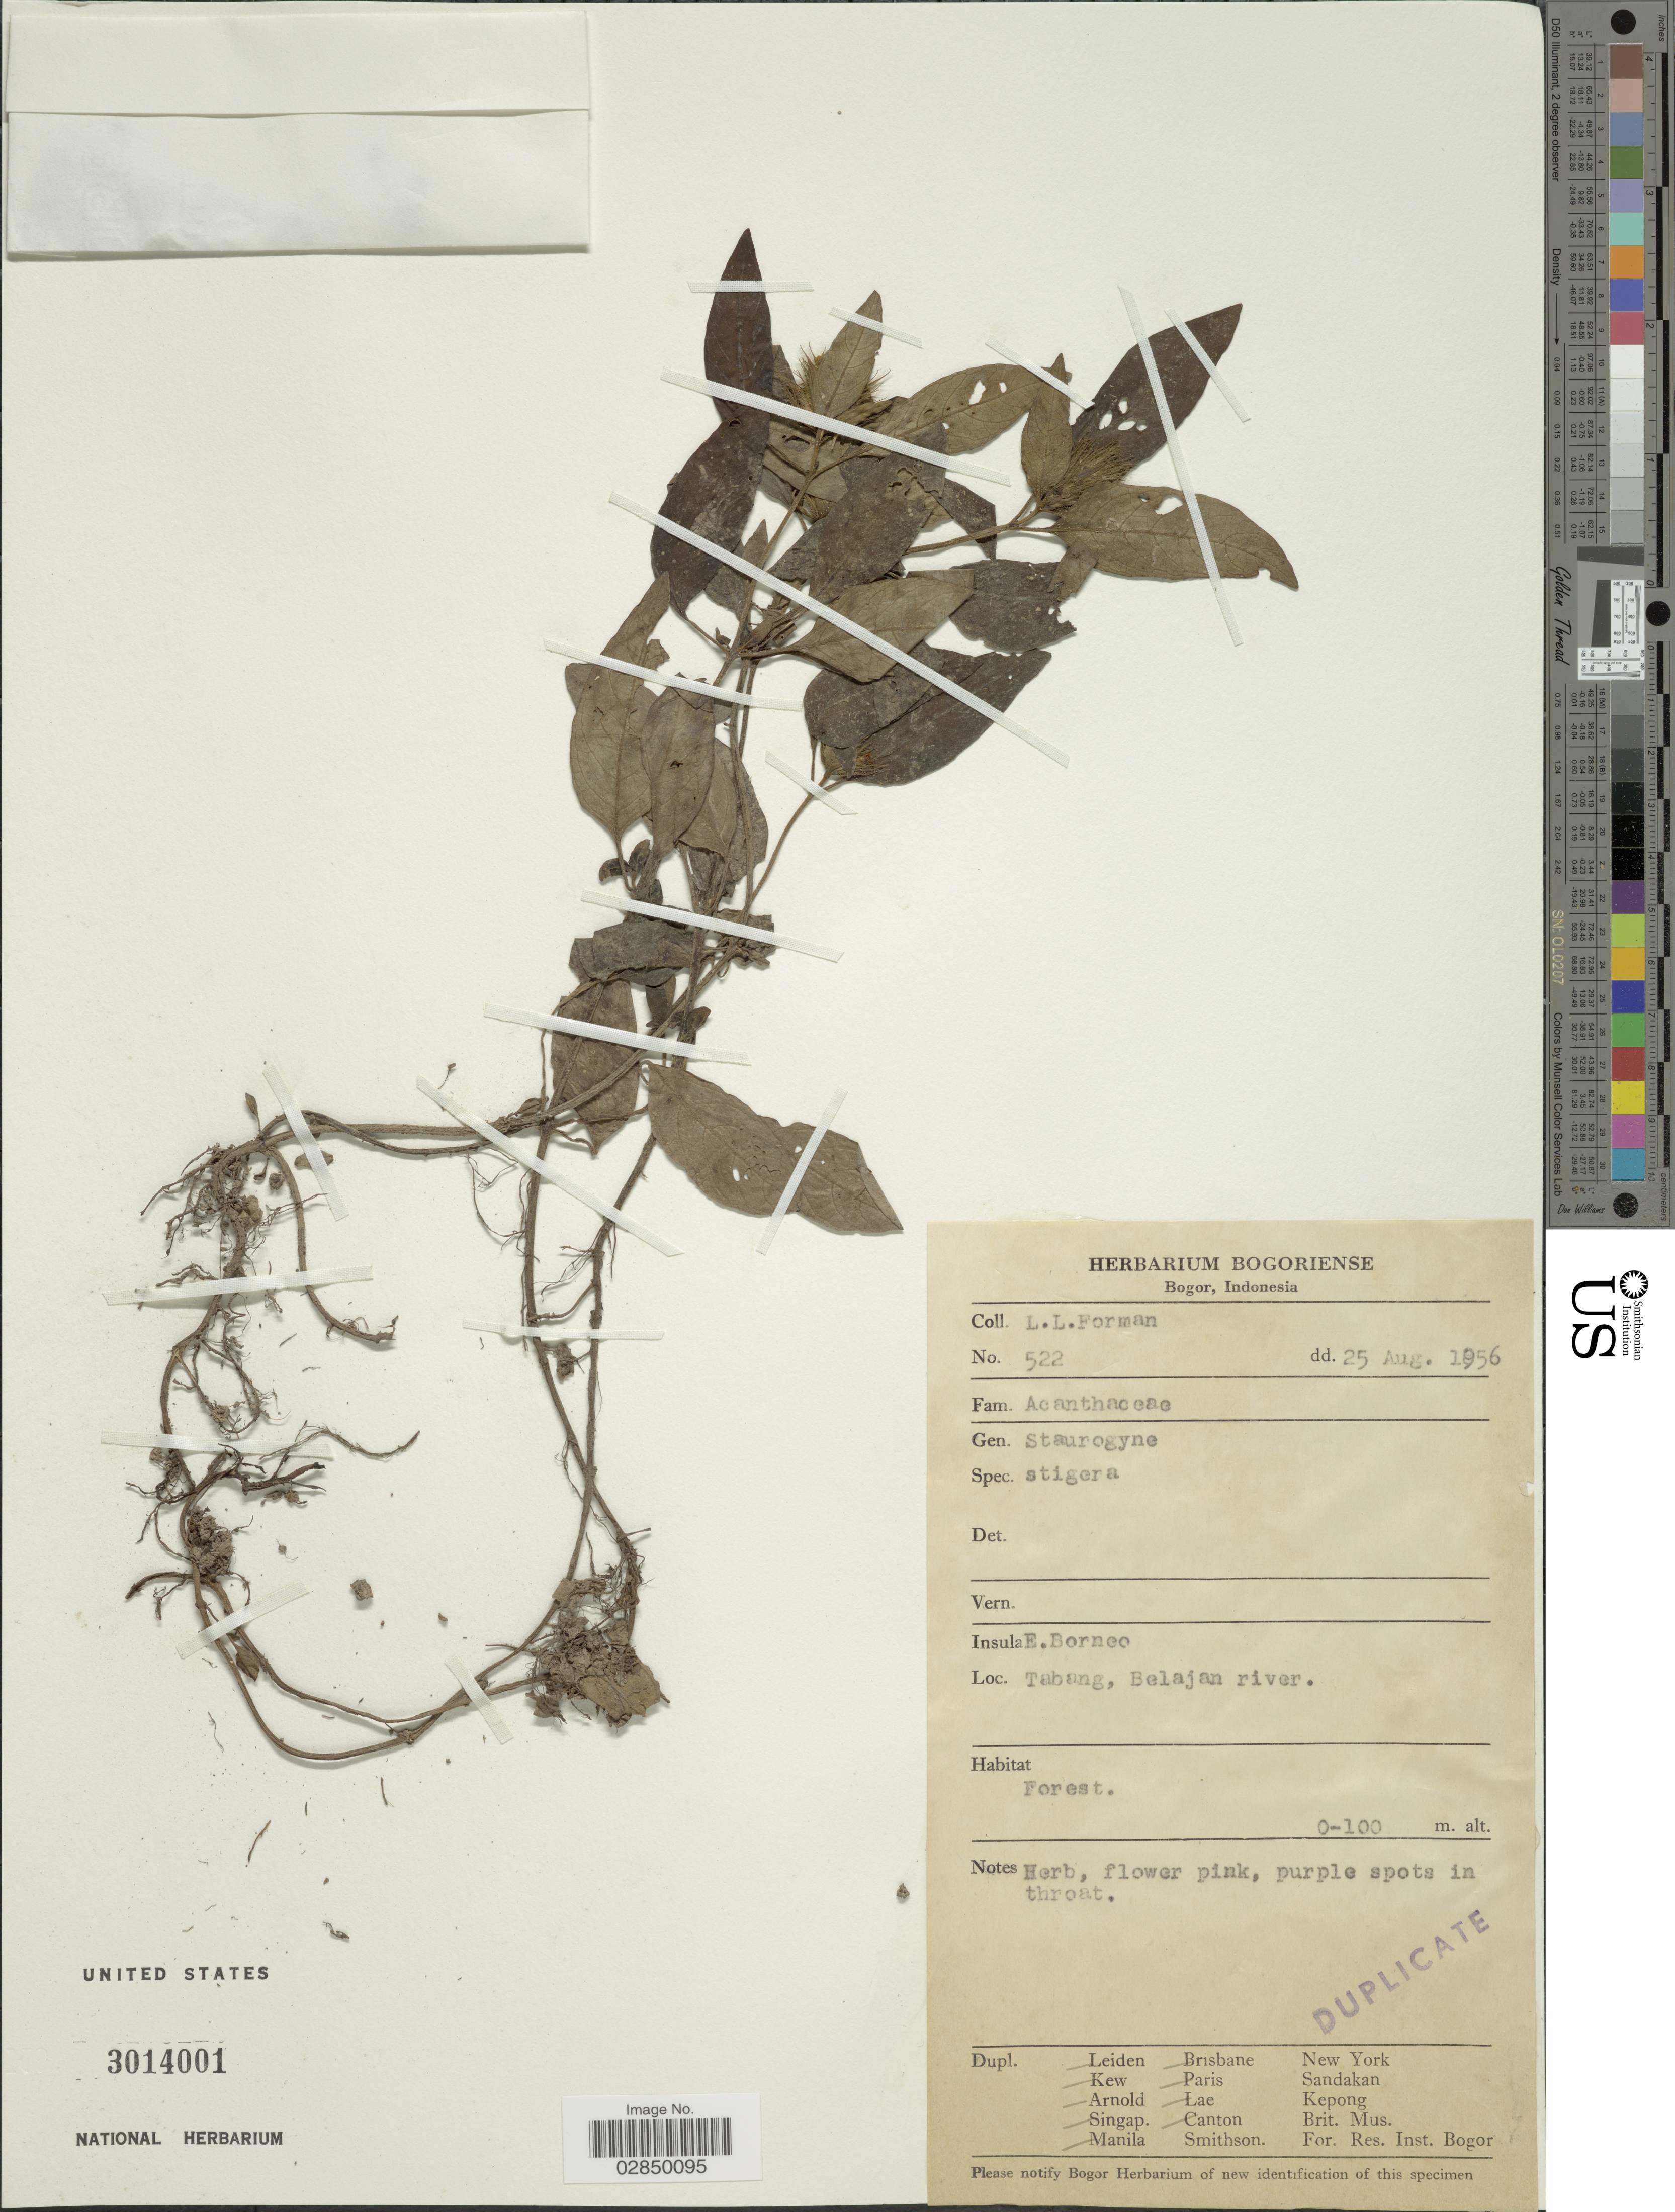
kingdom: Plantae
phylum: Tracheophyta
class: Magnoliopsida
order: Lamiales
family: Acanthaceae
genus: Staurogyne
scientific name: Staurogyne setigera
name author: Kuntze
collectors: L. Forman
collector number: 522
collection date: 1956-08-25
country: Indonesia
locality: Insula E. Borneo. Tabang, Belajan river.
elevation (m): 0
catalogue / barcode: US 3014001